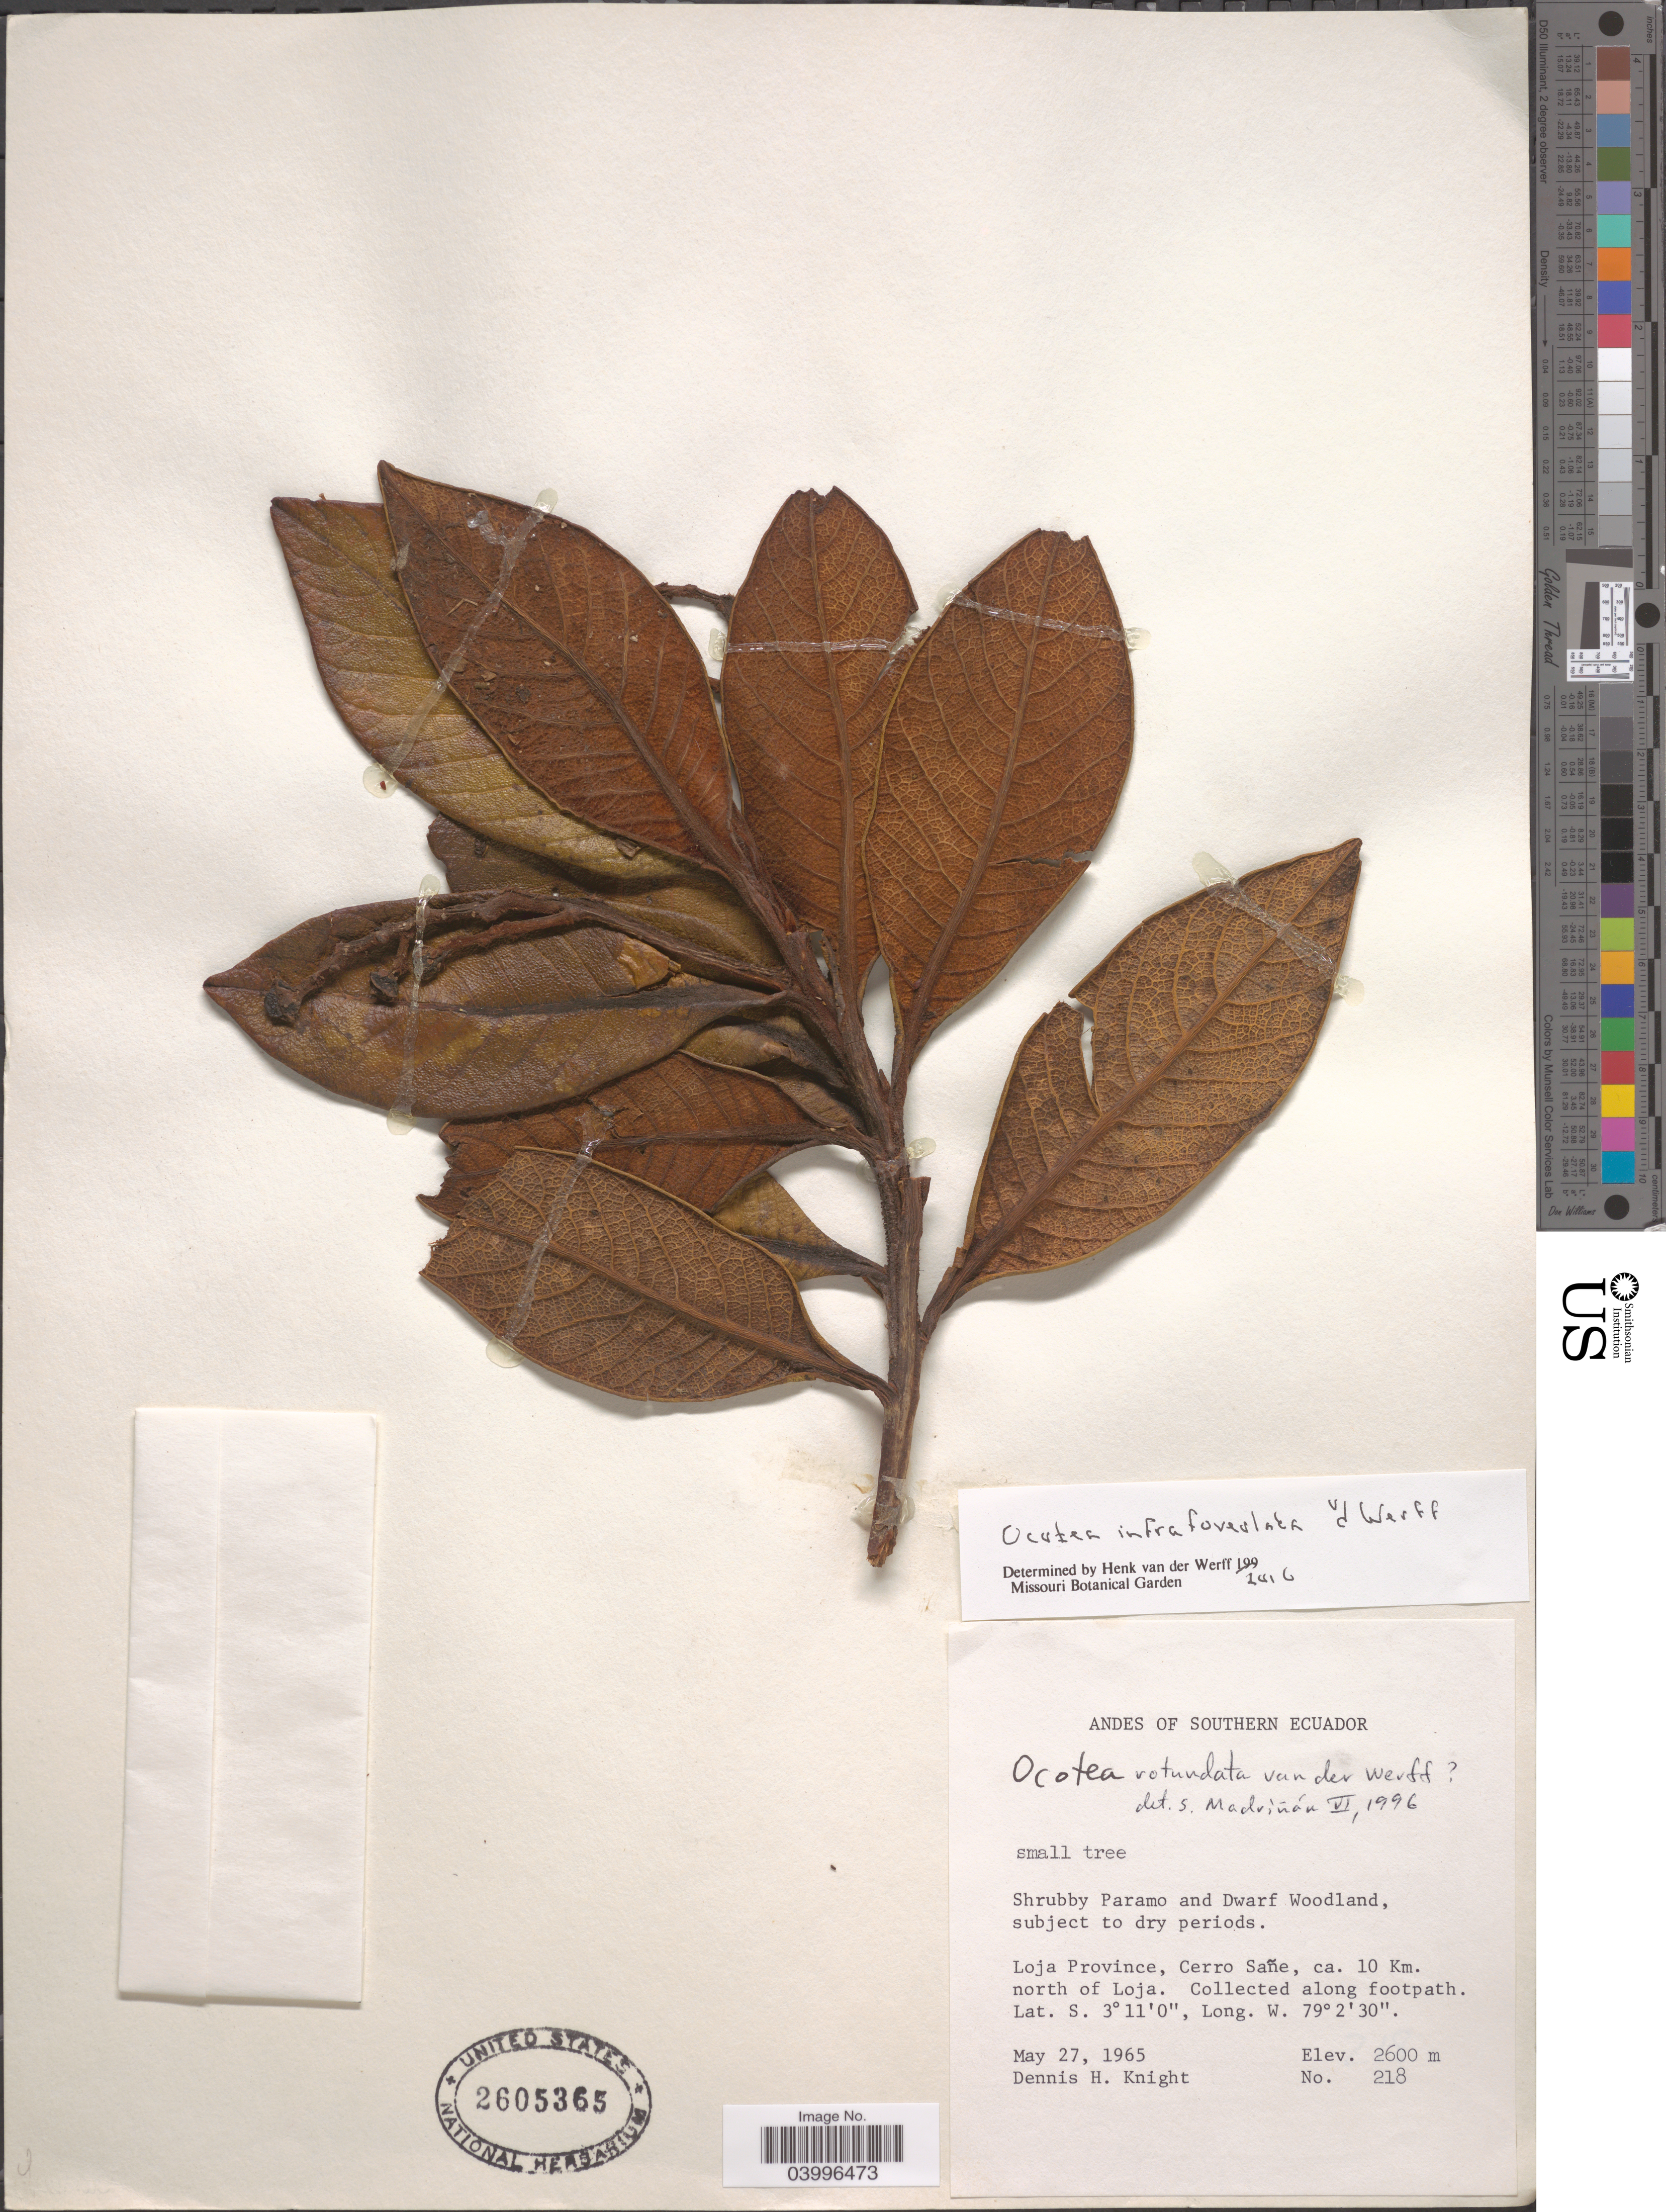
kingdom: Plantae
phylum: Tracheophyta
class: Magnoliopsida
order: Laurales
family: Lauraceae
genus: Ocotea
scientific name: Ocotea infrafoveolata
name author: van der Werff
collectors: D. Knight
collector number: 218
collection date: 1965-05-27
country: Ecuador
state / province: Loja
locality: Andes of Southern Ecuador. Cerro Sañe, ca. 10 Km. north of Loja. Collected along footpath.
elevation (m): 2600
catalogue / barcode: US 2605365